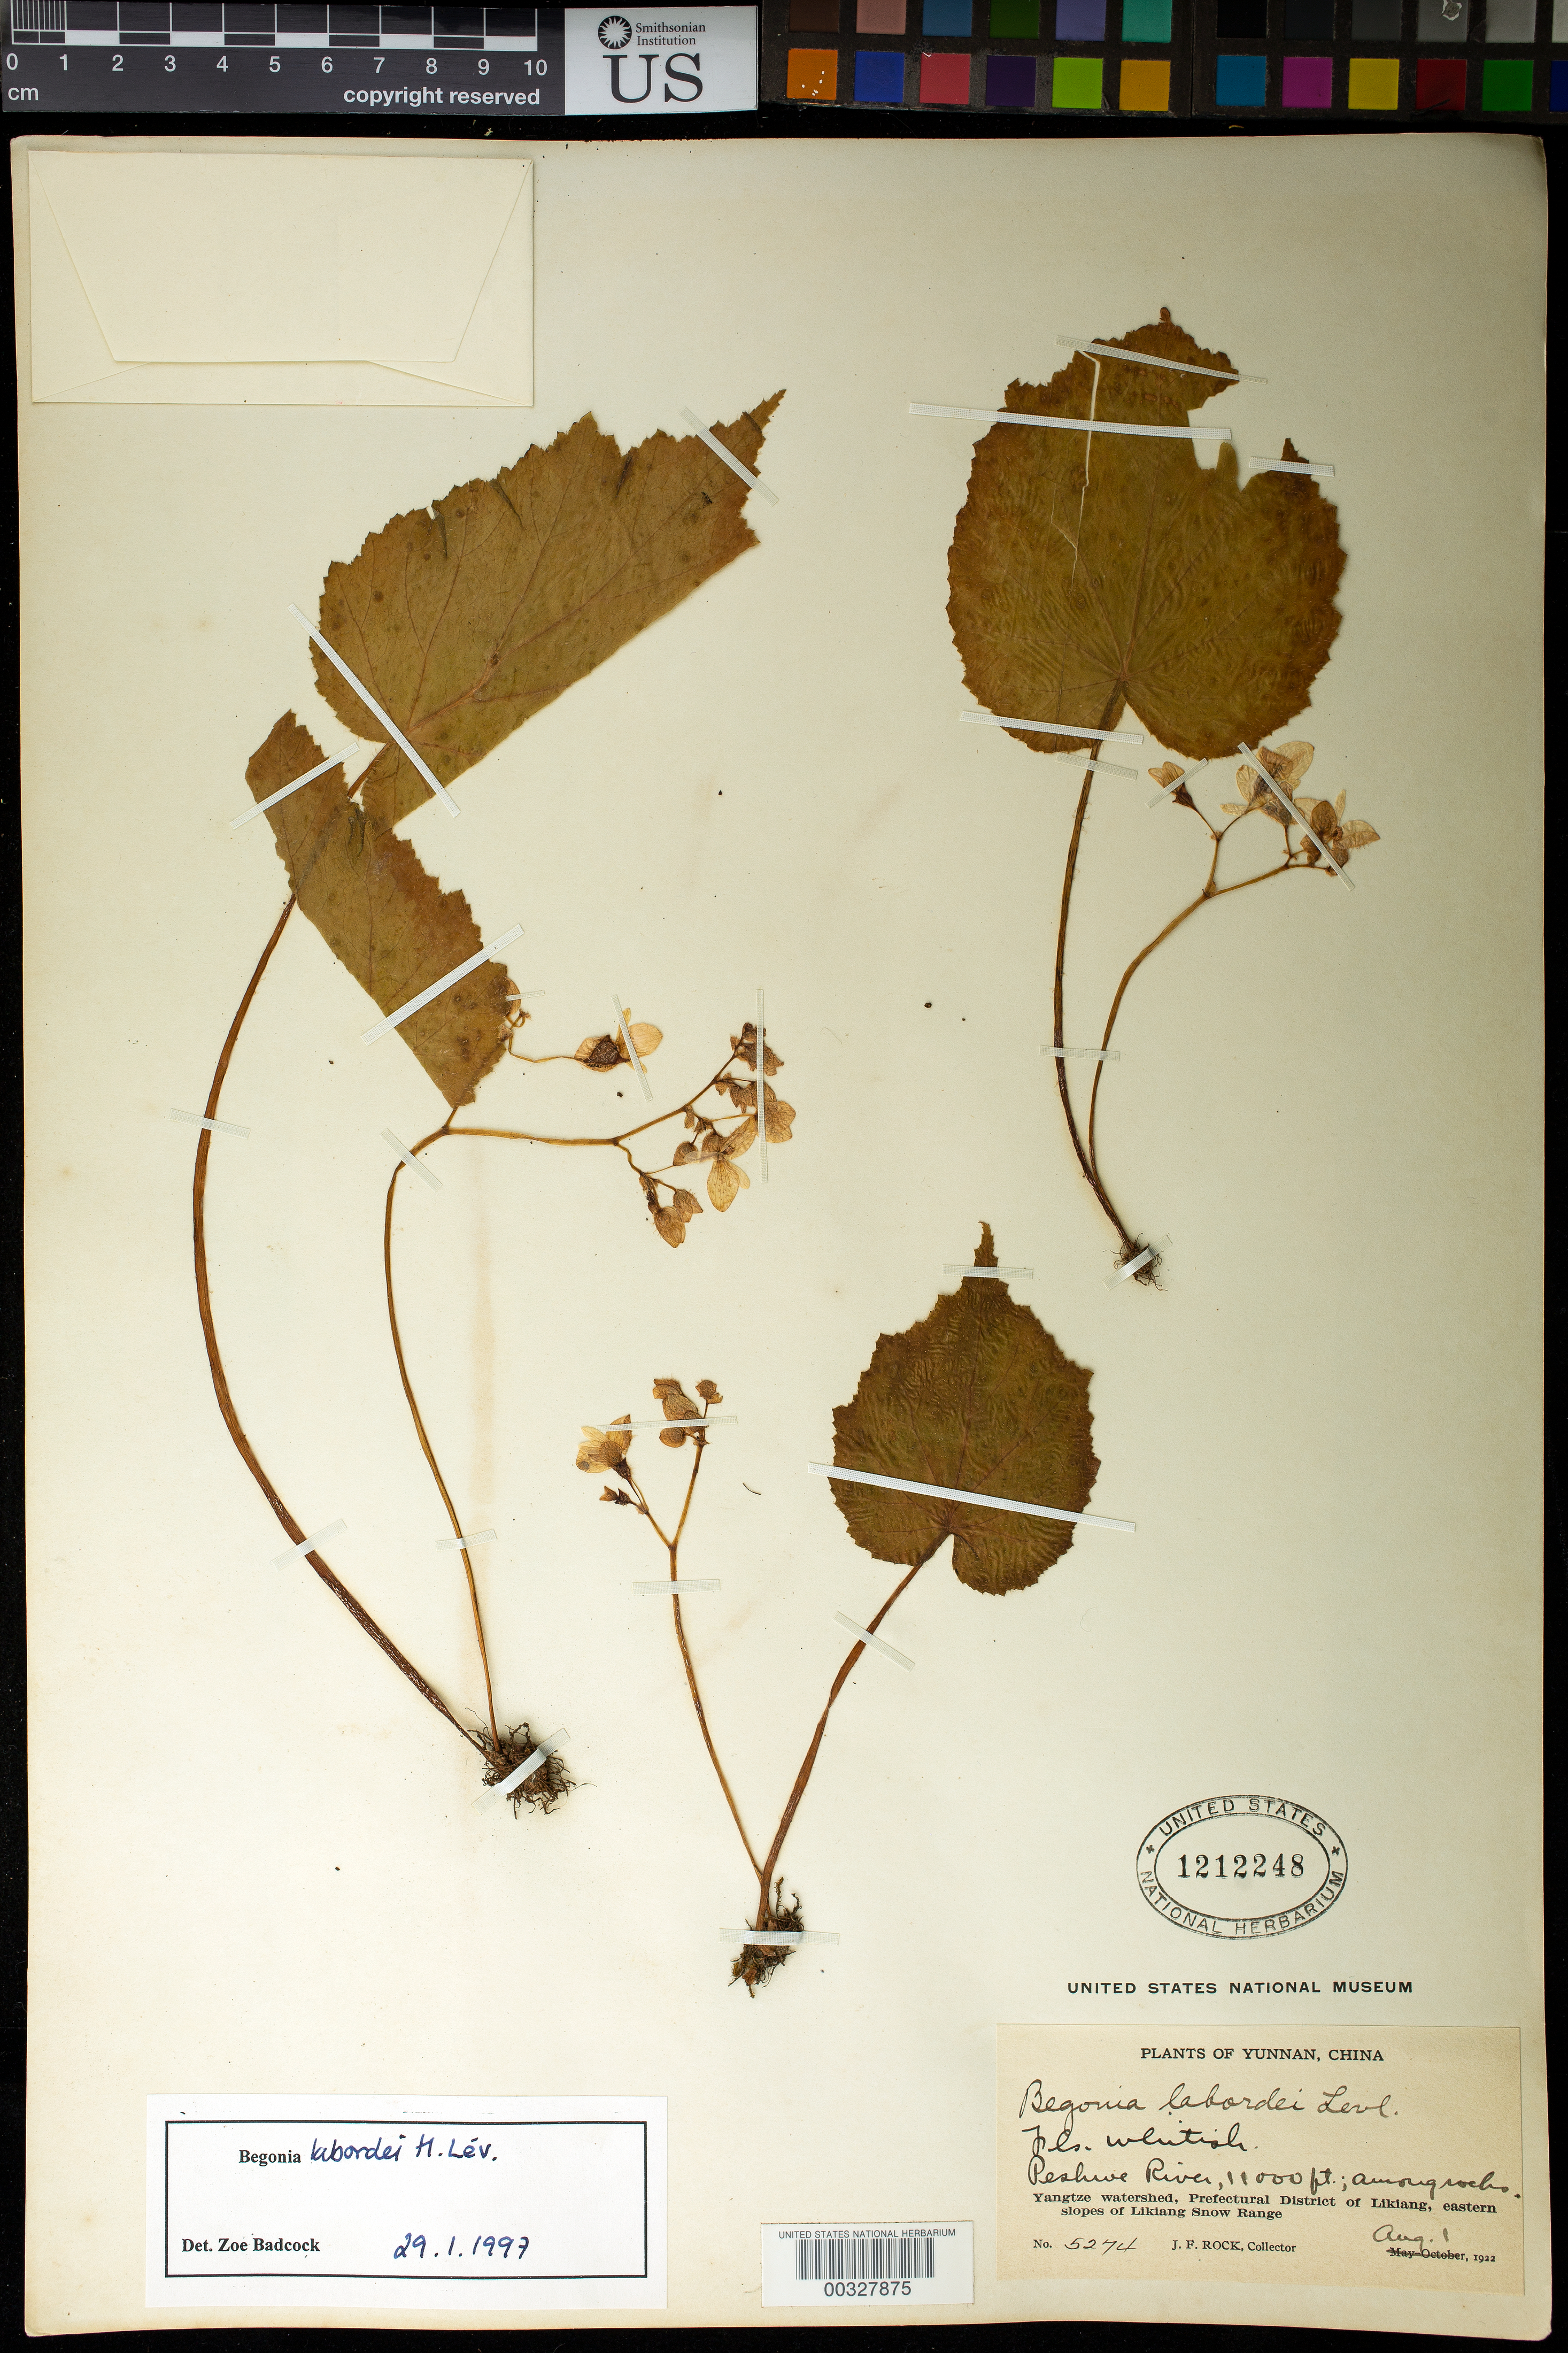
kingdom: Plantae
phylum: Tracheophyta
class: Magnoliopsida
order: Cucurbitales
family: Begoniaceae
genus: Begonia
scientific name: Begonia labordei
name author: H. Lév.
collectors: J. F. Rock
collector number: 5274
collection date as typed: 01 Aug 1922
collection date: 1922-08-01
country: China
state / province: Yunnan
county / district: Lijiang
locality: Yangtze watershed, eastern slopes of Likiang snow range, Peshwe River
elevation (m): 3353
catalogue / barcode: US 1212248